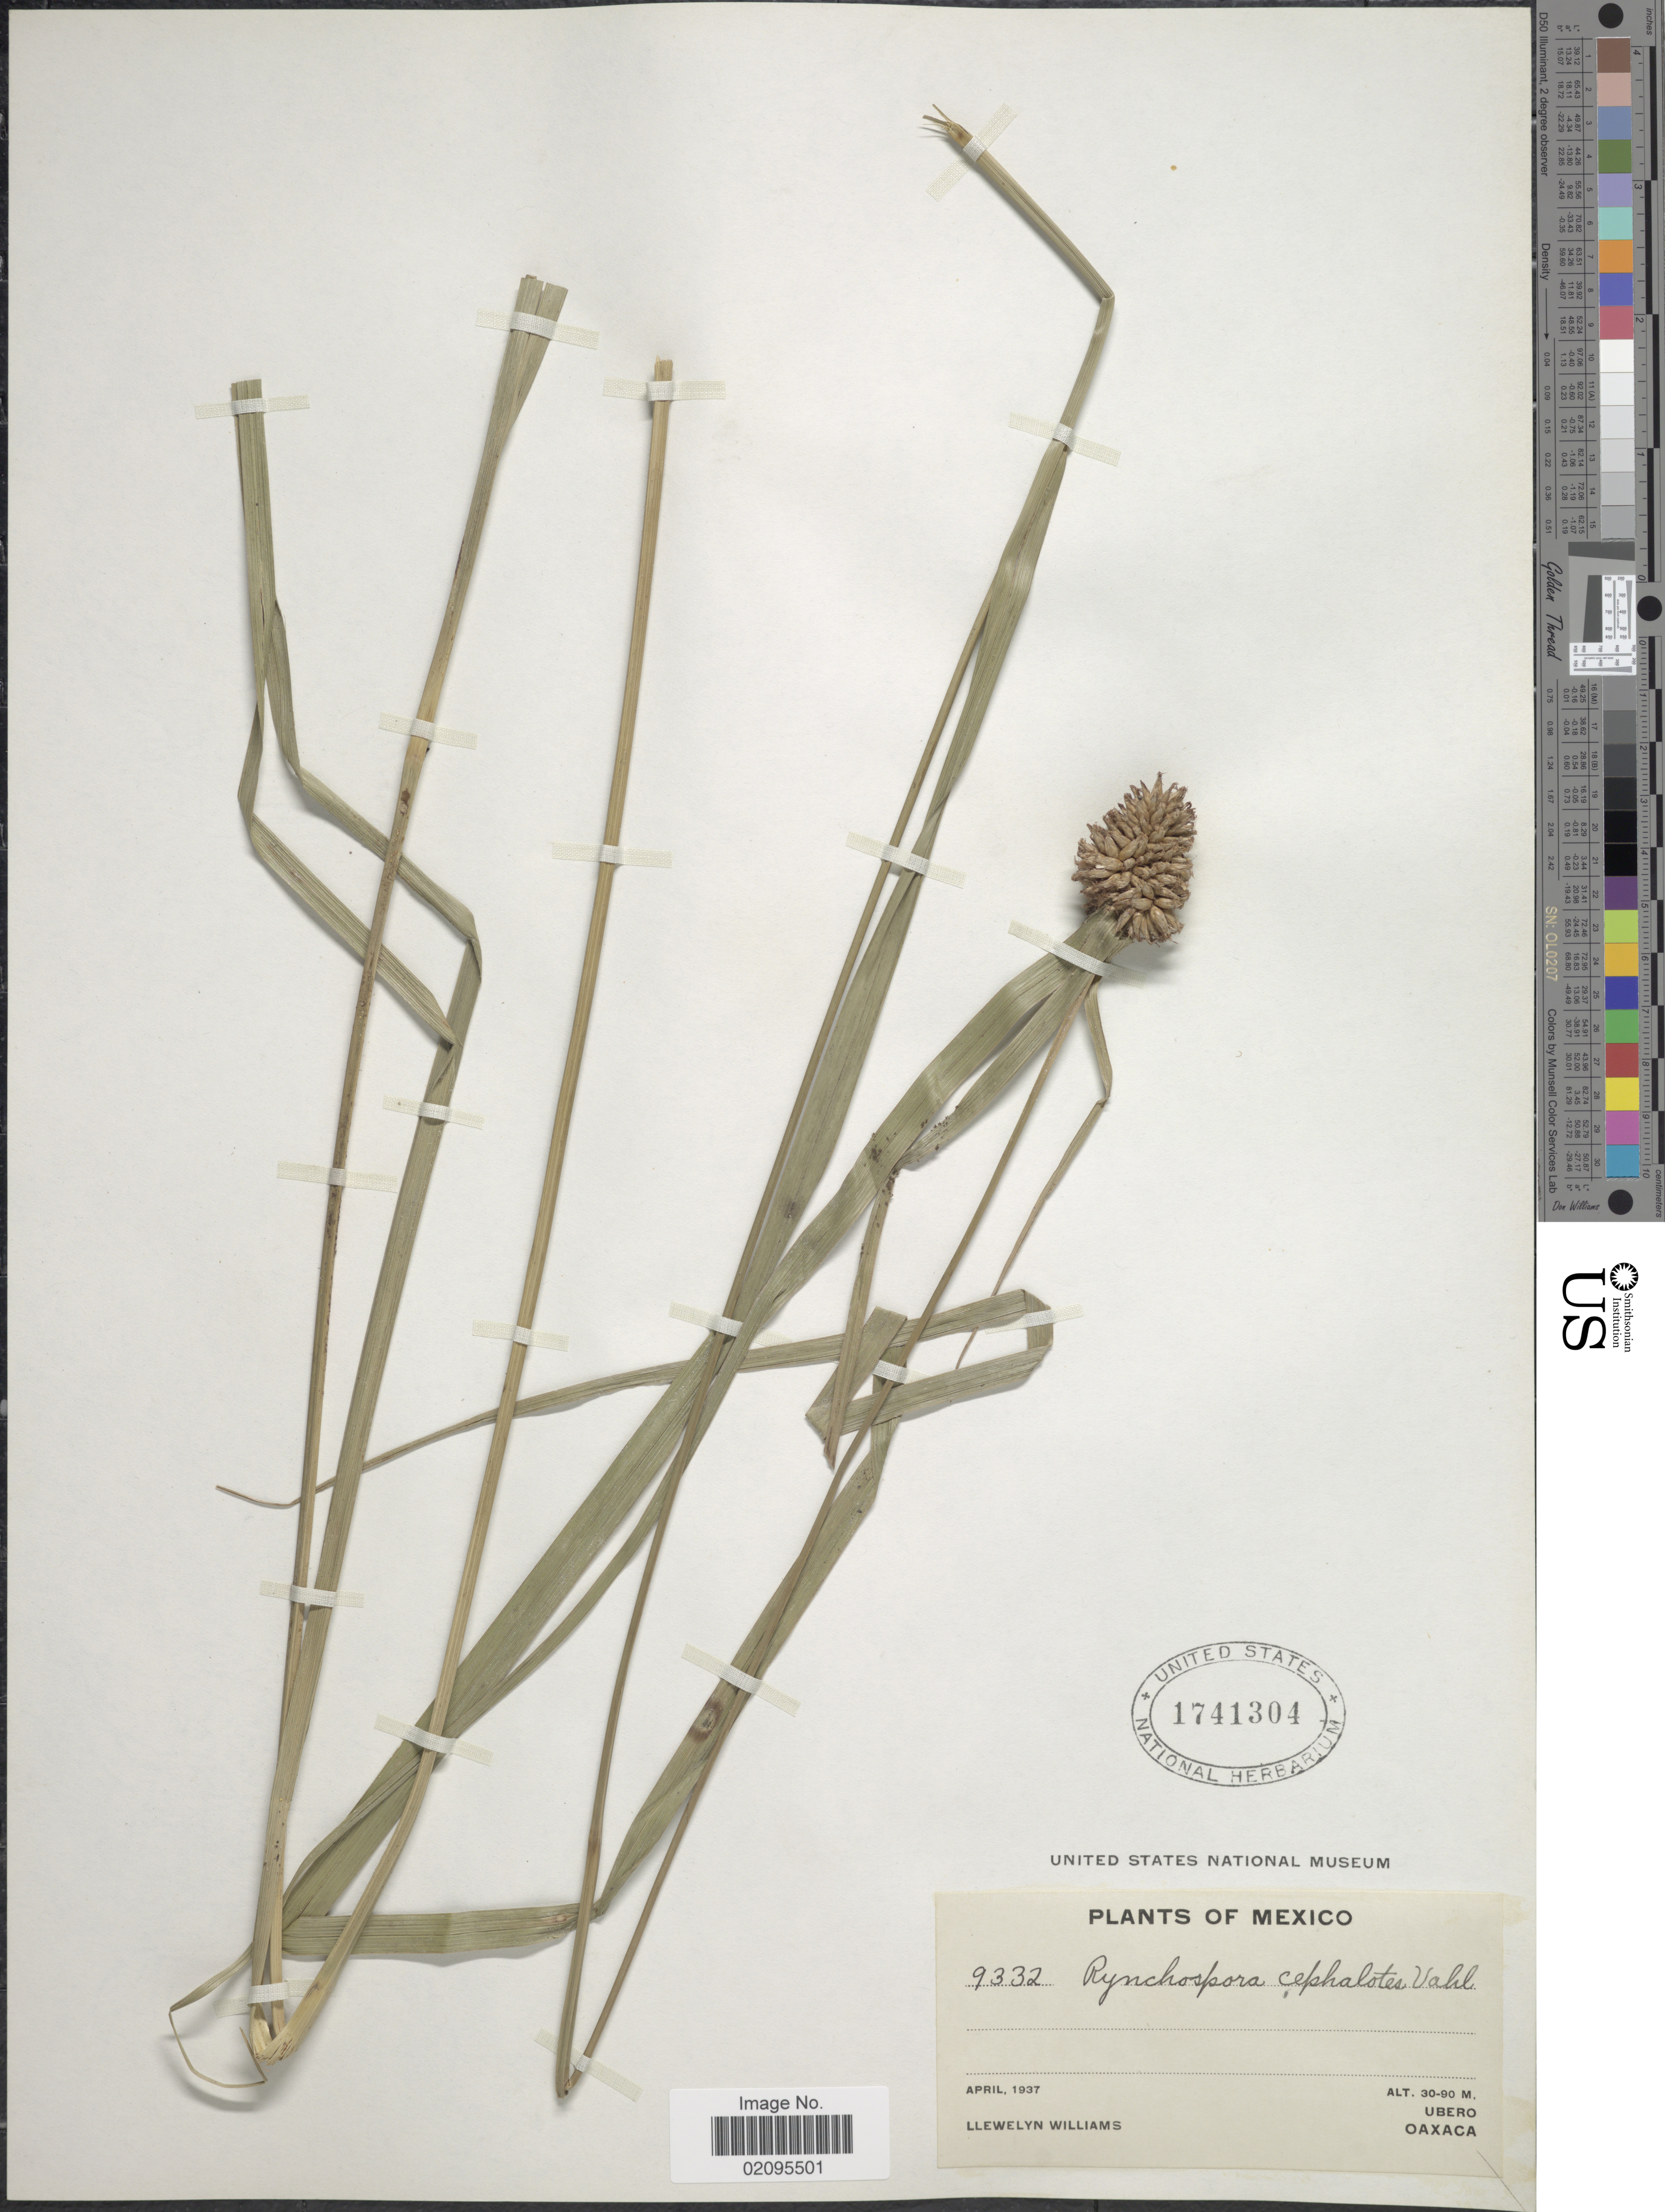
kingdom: Plantae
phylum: Tracheophyta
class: Liliopsida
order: Poales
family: Cyperaceae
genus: Rhynchospora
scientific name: Rhynchospora cephalotes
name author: (L.) Vahl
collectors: Ll. Williams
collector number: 9332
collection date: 1937-04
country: Mexico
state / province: Oaxaca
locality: Ubero.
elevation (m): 30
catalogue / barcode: US 1741304